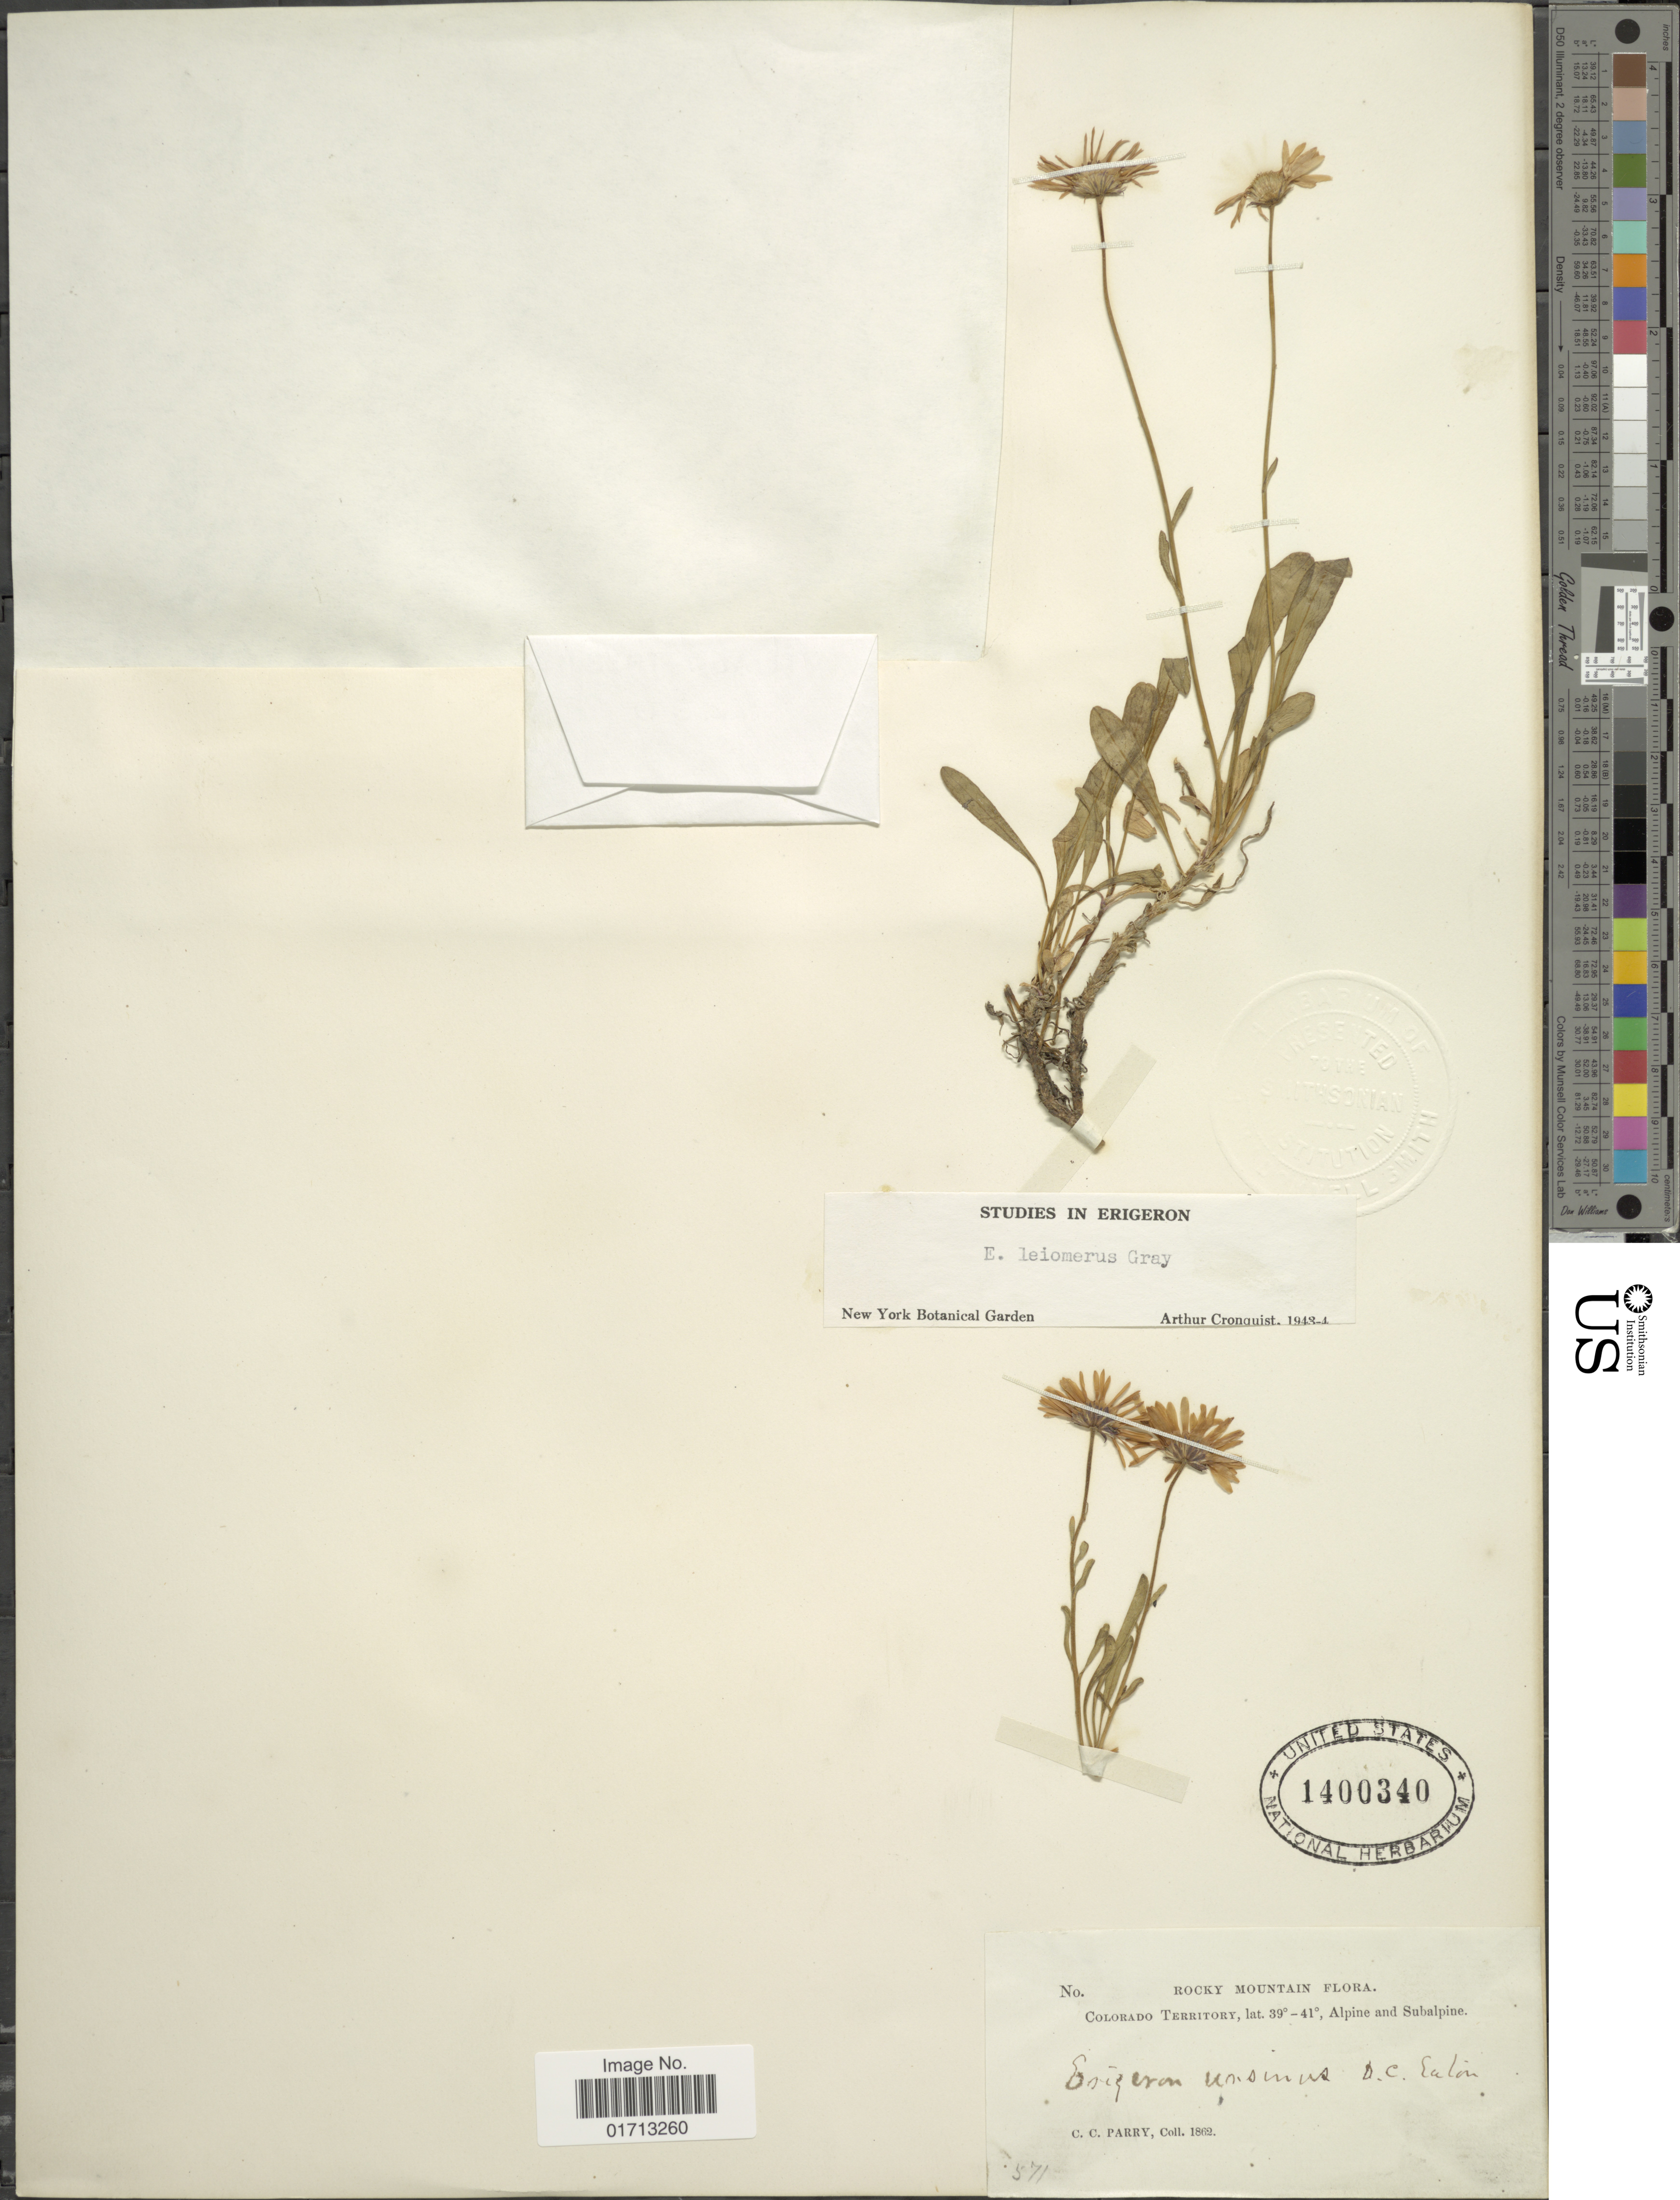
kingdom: Plantae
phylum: Tracheophyta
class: Magnoliopsida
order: Asterales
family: Asteraceae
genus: Erigeron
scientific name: Erigeron leiomerus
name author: A. Gray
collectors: C. C. Parry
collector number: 571?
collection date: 1862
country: United States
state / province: Colorado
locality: Rocky Mountain. Alpine and Subalpine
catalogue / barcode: US 1400340